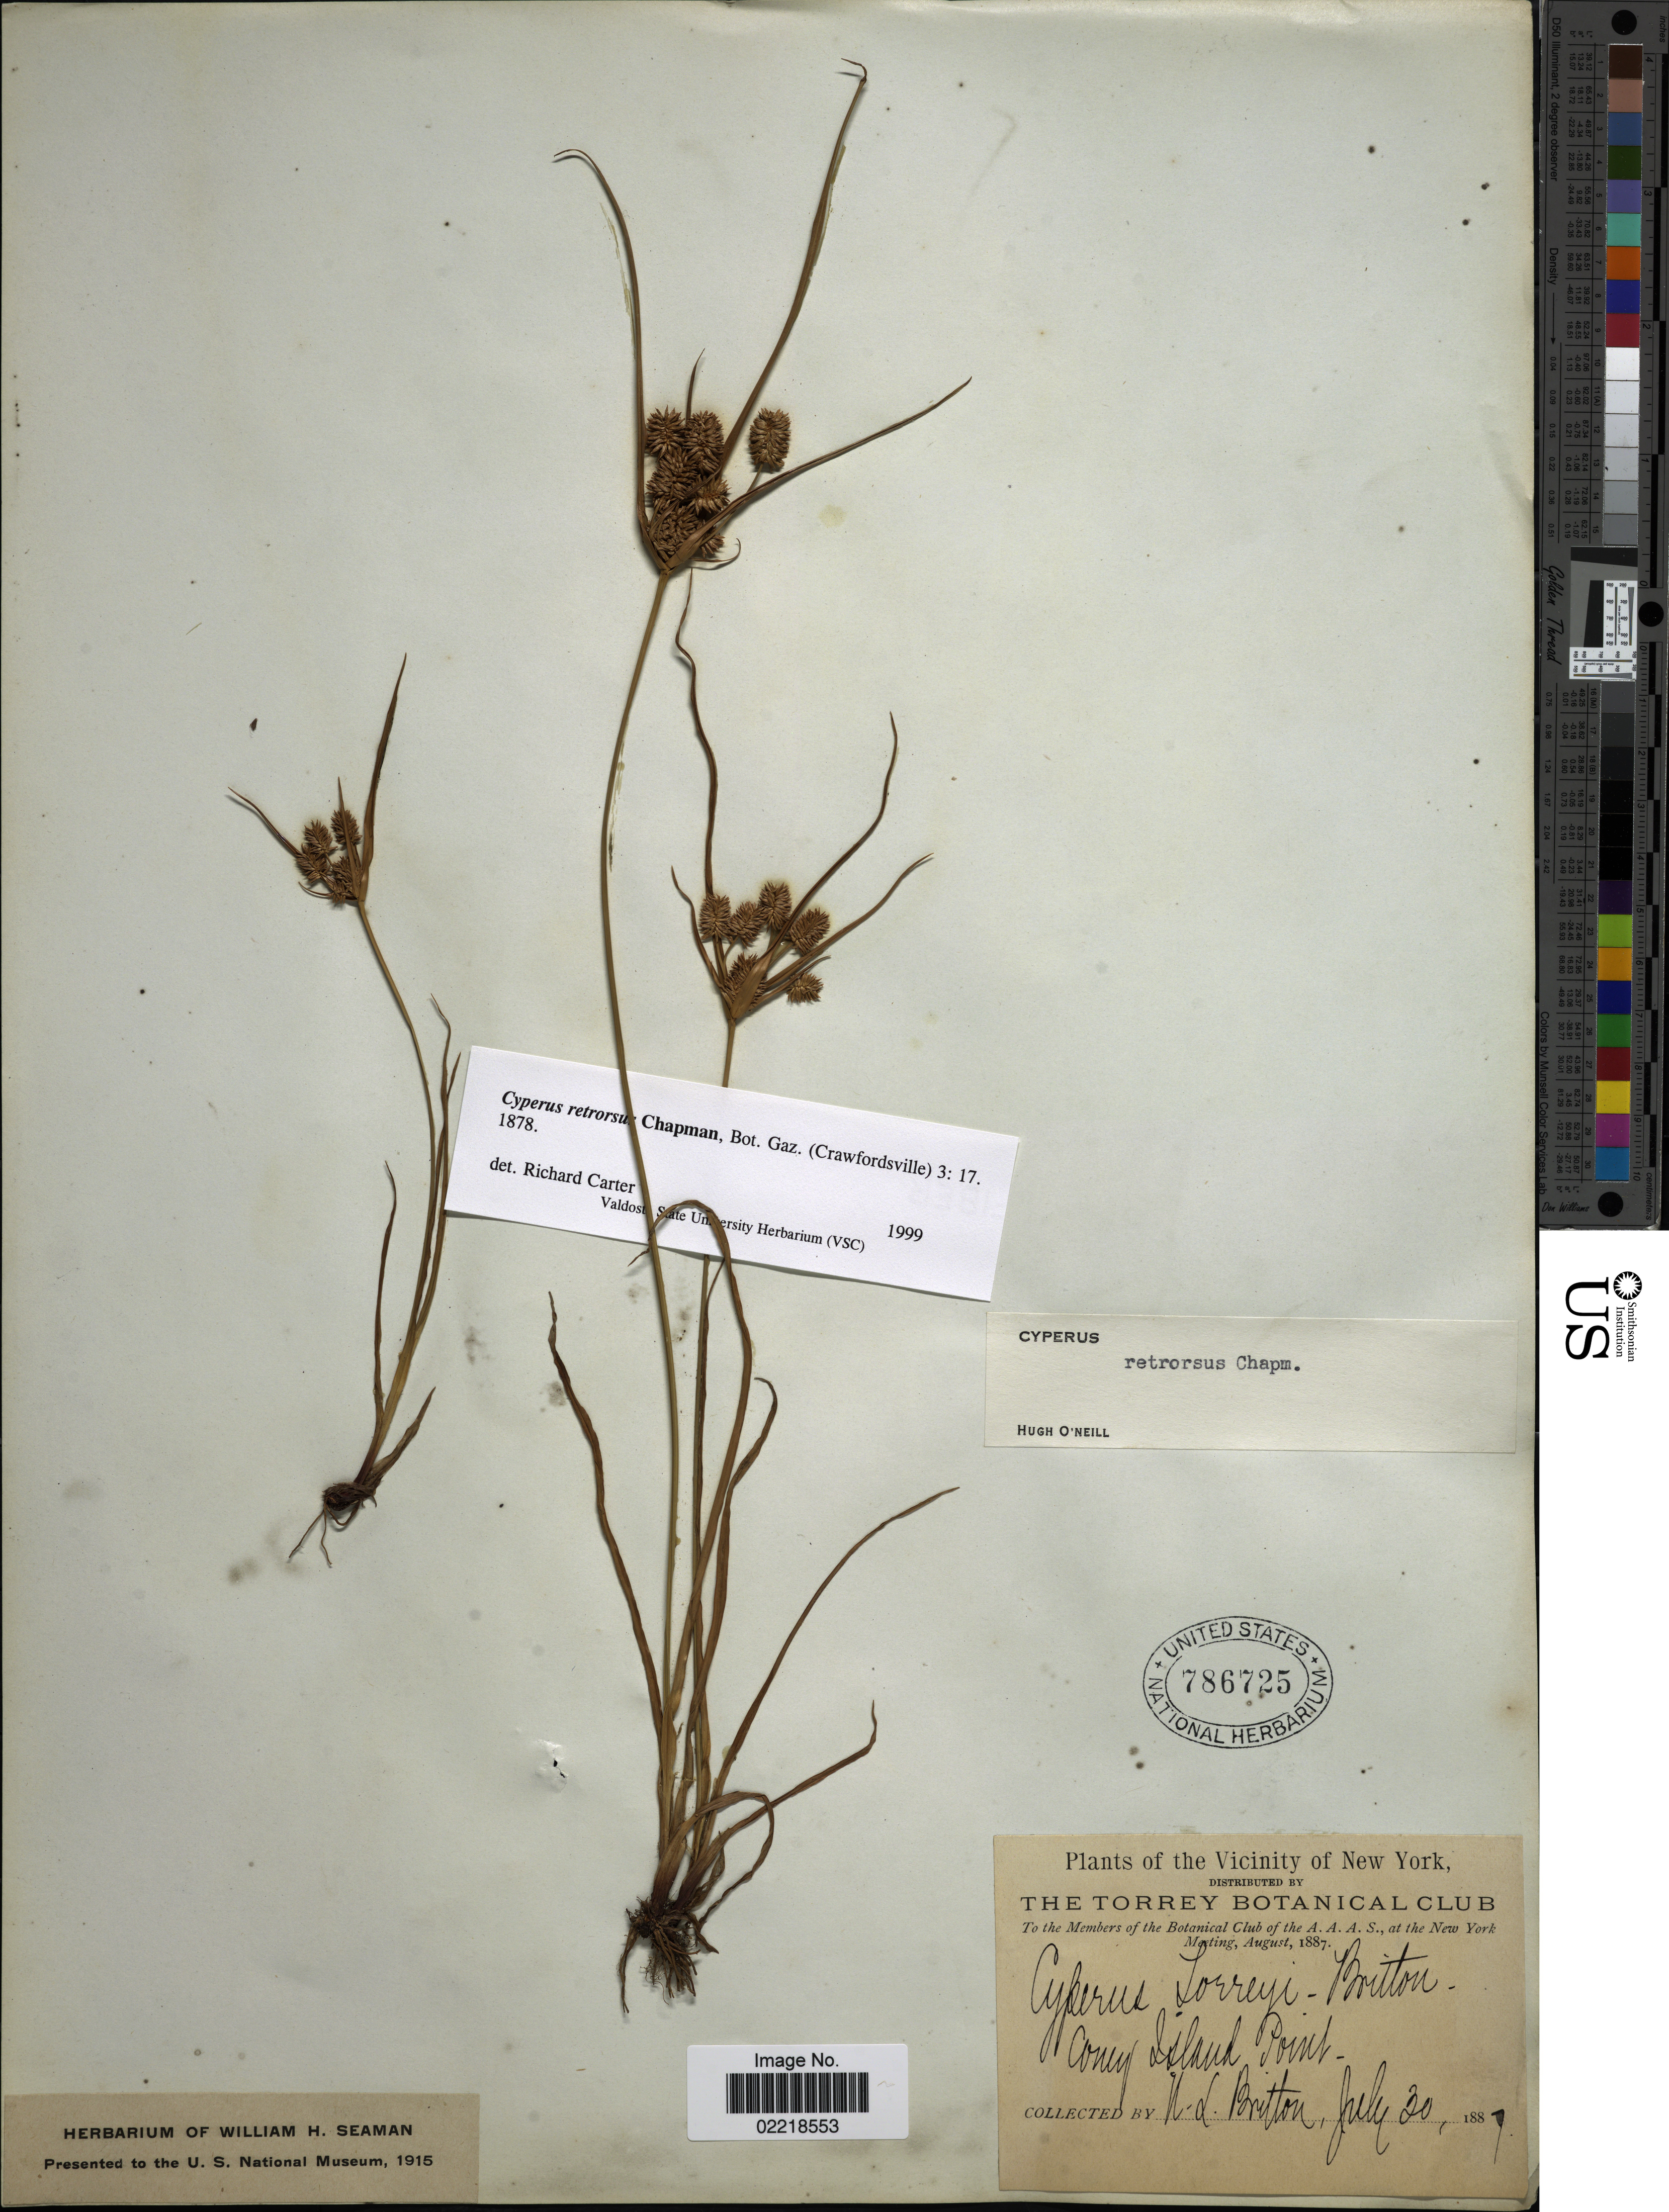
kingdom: Plantae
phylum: Tracheophyta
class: Liliopsida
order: Poales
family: Cyperaceae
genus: Cyperus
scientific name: Cyperus retrorsus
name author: Chapm.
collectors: N. Britton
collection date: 1877-07-30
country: United States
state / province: New York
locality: Vicinity of New York, Coney Island Point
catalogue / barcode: US 786725